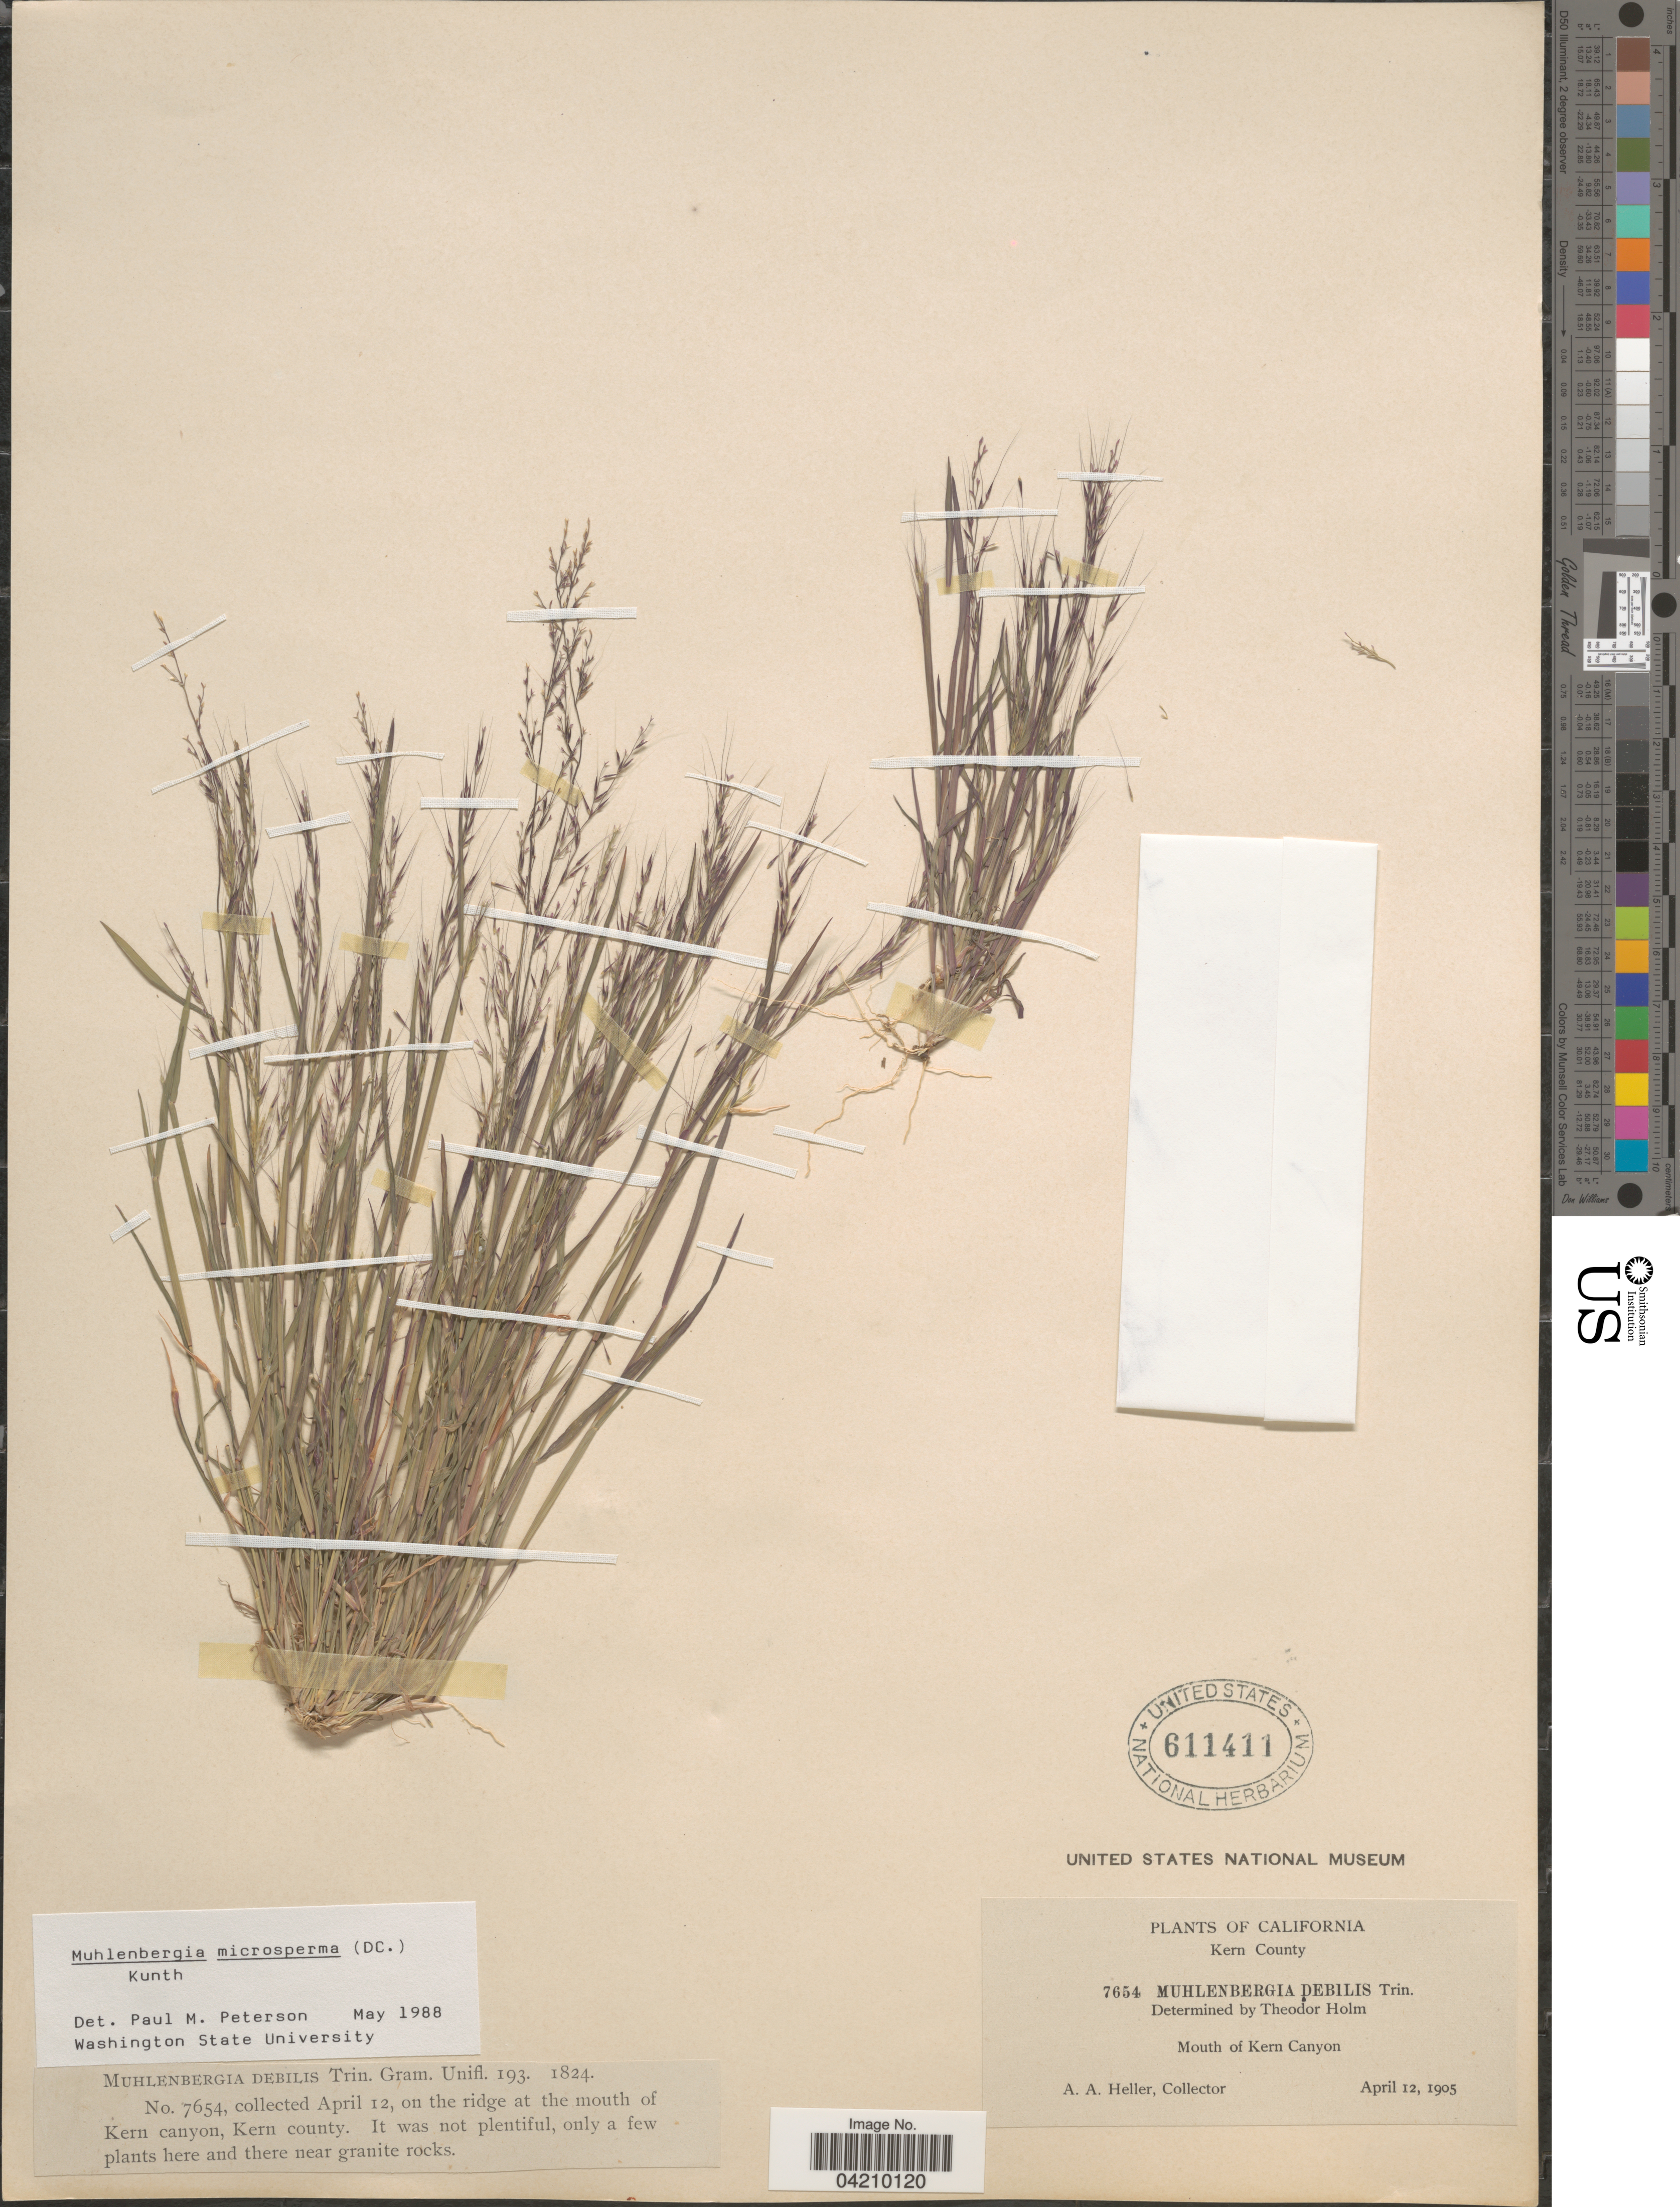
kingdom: Plantae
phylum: Tracheophyta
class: Liliopsida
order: Poales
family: Poaceae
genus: Muhlenbergia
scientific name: Muhlenbergia microsperma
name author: (DC.) Kunth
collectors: A. A. Heller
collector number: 7654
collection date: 1905-04-12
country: United States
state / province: California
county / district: Kern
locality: On the ridge at the mouth of Kern canyon, Kern county.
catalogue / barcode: US 611411